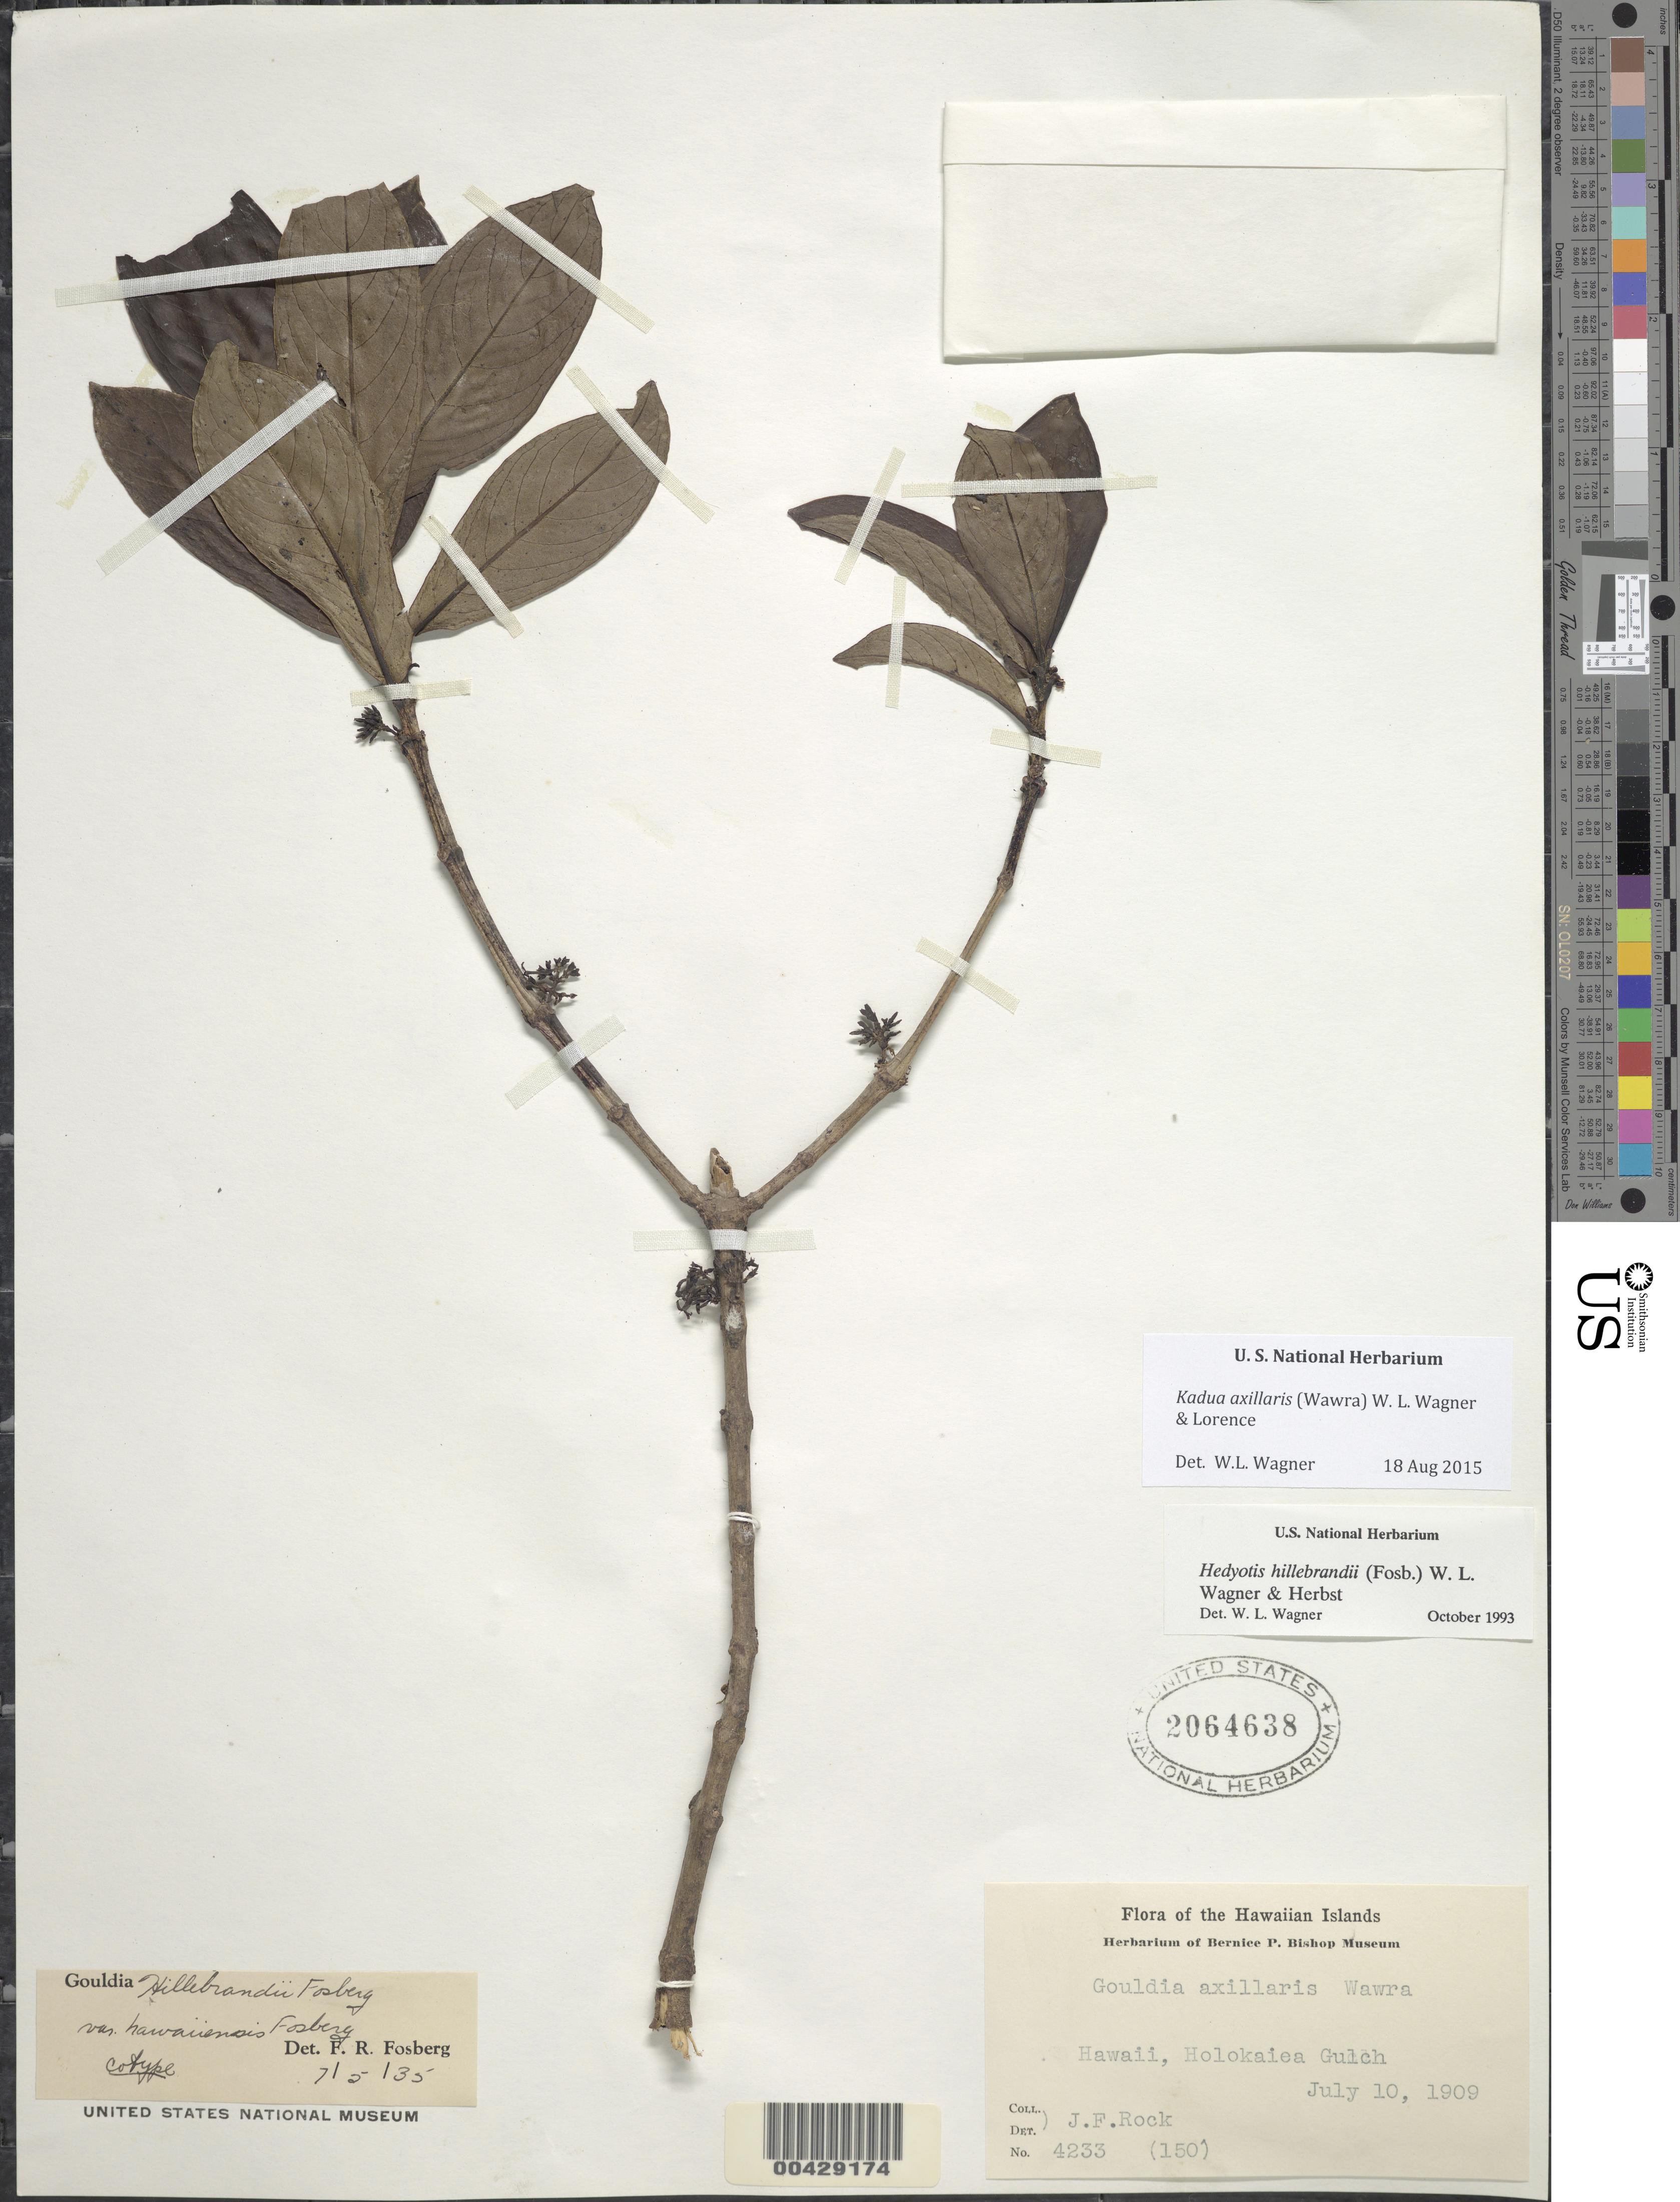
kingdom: Plantae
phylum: Tracheophyta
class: Magnoliopsida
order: Gentianales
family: Rubiaceae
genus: Kadua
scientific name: Kadua axillaris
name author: (Wawra) W.L. Wagner & Lorence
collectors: J. F. Rock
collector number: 4233(150)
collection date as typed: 10 Jul 1909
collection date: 1909-07-10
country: United States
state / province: Hawaii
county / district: Hawaii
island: Hawaii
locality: Holokaiea Gulch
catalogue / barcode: US 2064638